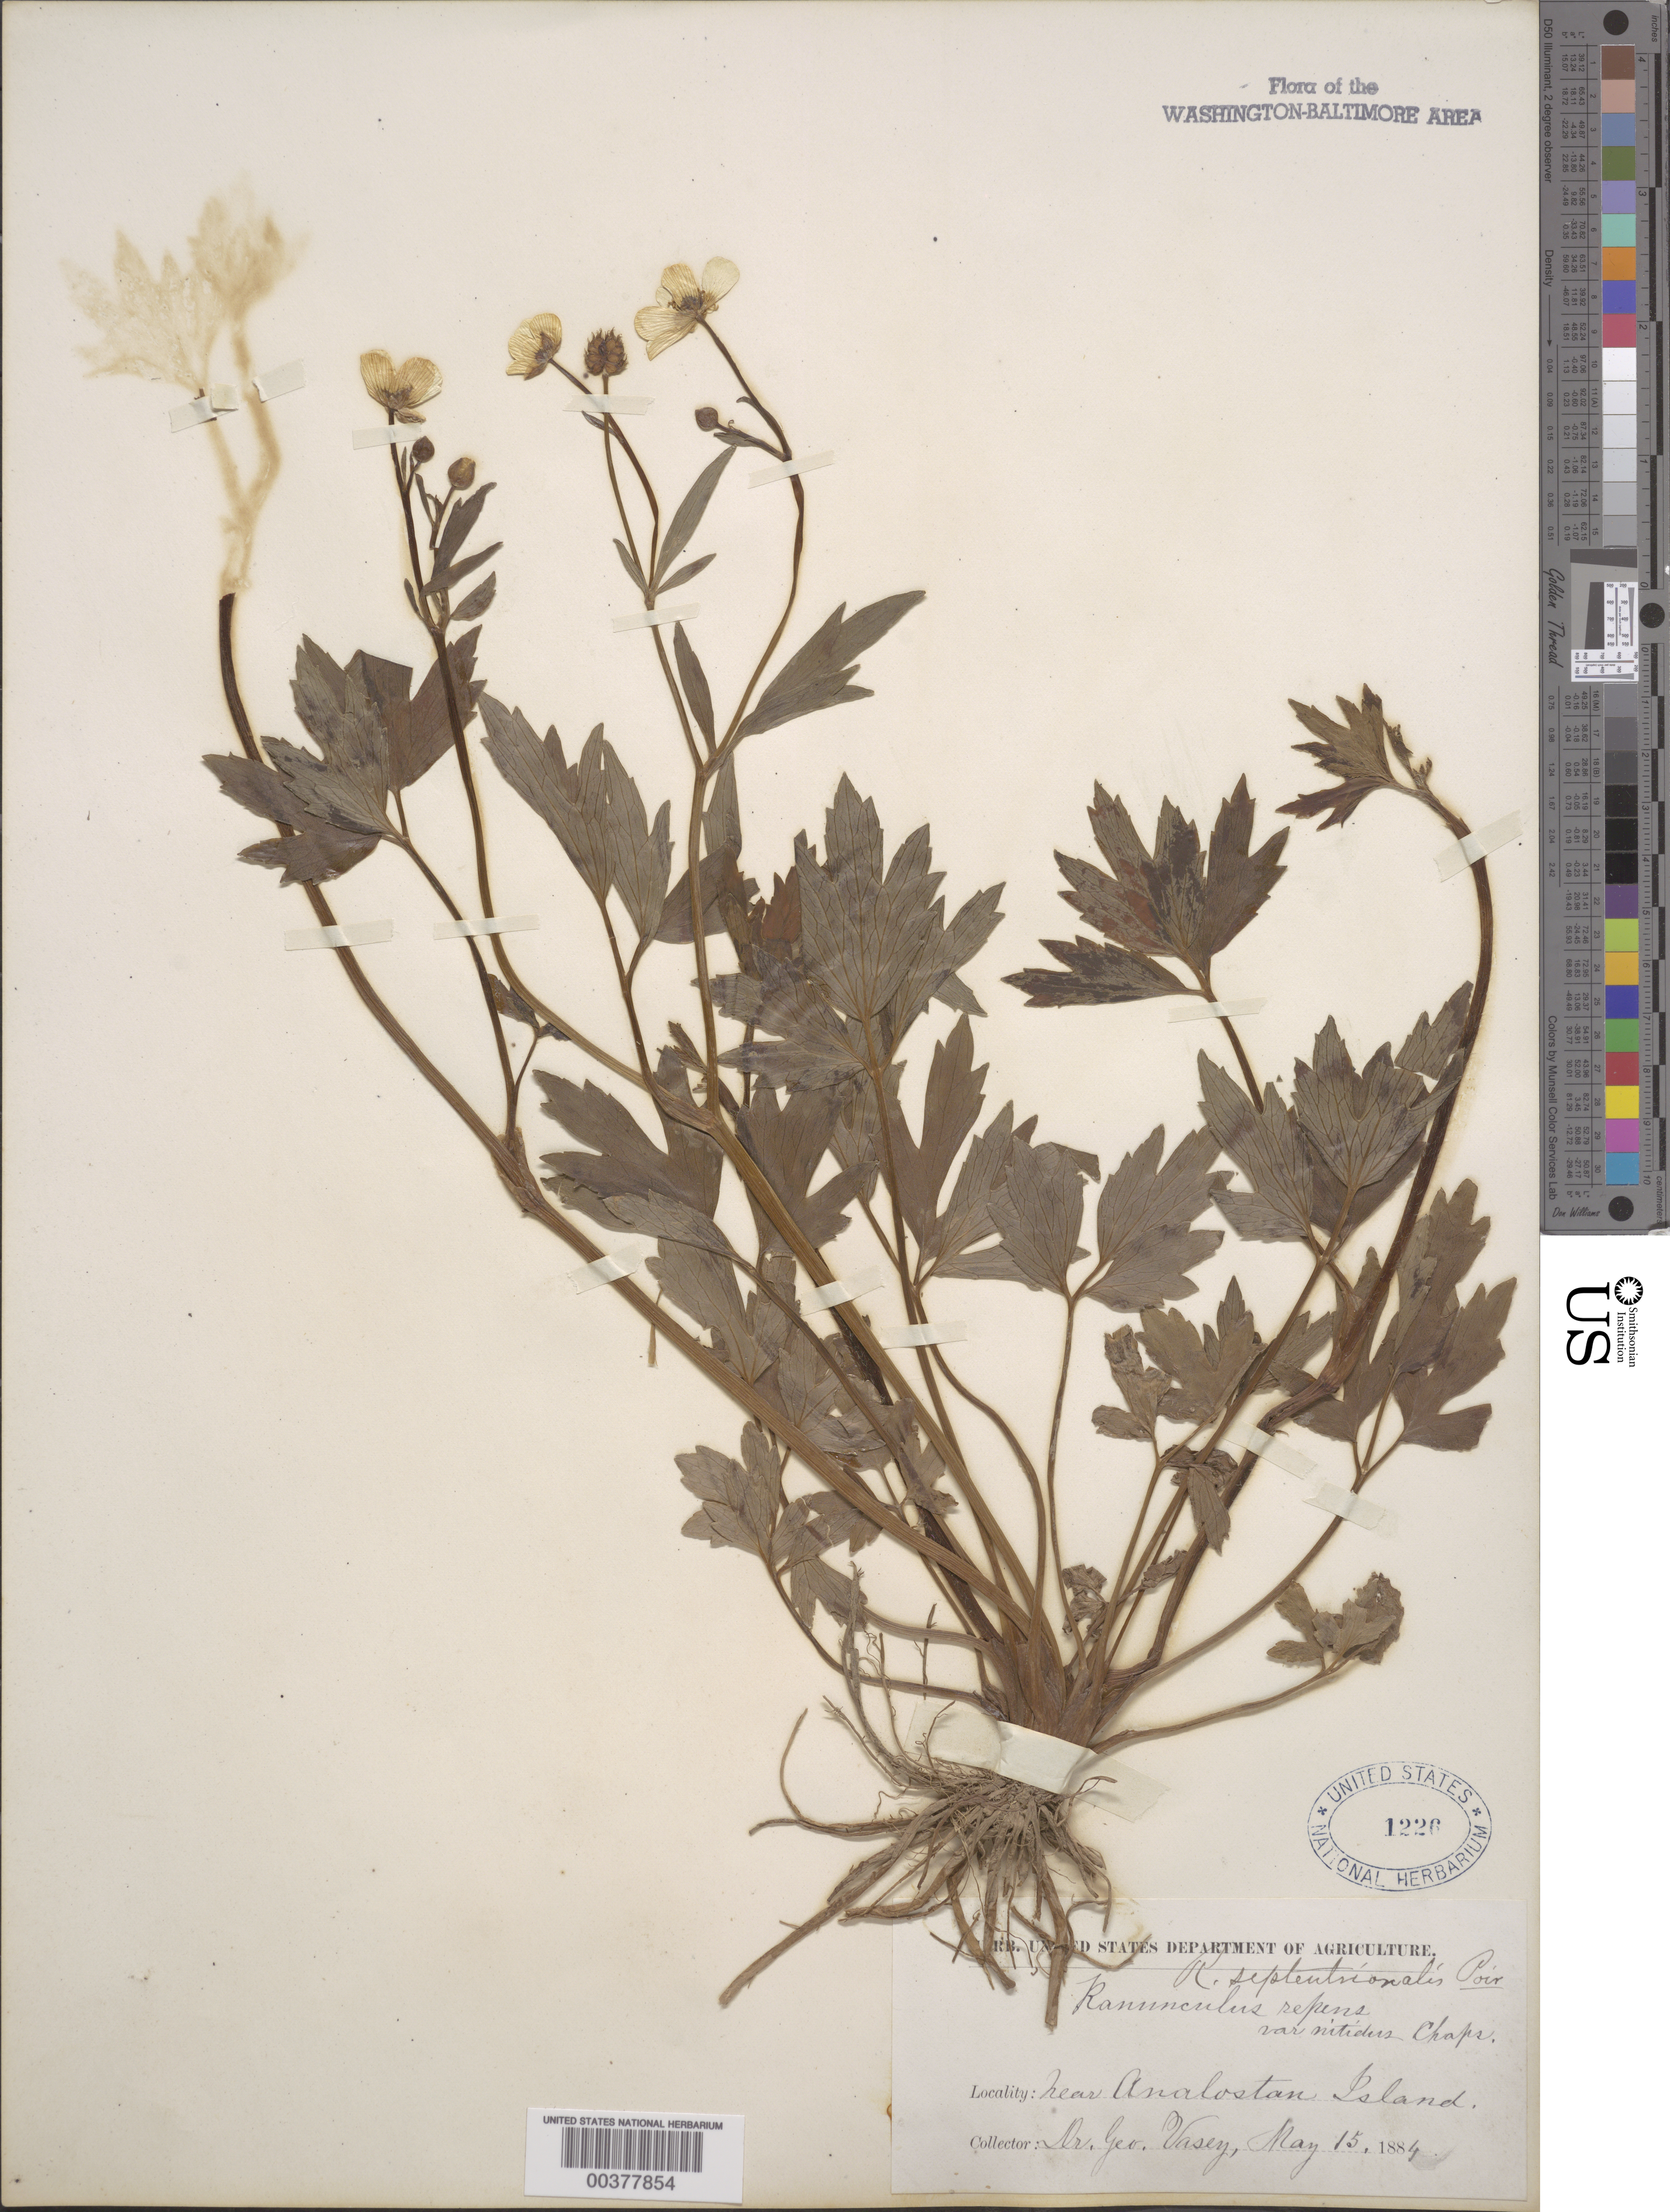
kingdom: Plantae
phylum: Tracheophyta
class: Magnoliopsida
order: Ranunculales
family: Ranunculaceae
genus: Ranunculus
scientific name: Ranunculus hispidus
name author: Michx.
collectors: G. R. Vasey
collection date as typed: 15 May 1884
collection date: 1884-05-15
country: United States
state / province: District of Columbia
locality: Analostan Island vicinity (Roosevelt Island)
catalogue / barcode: US 1226